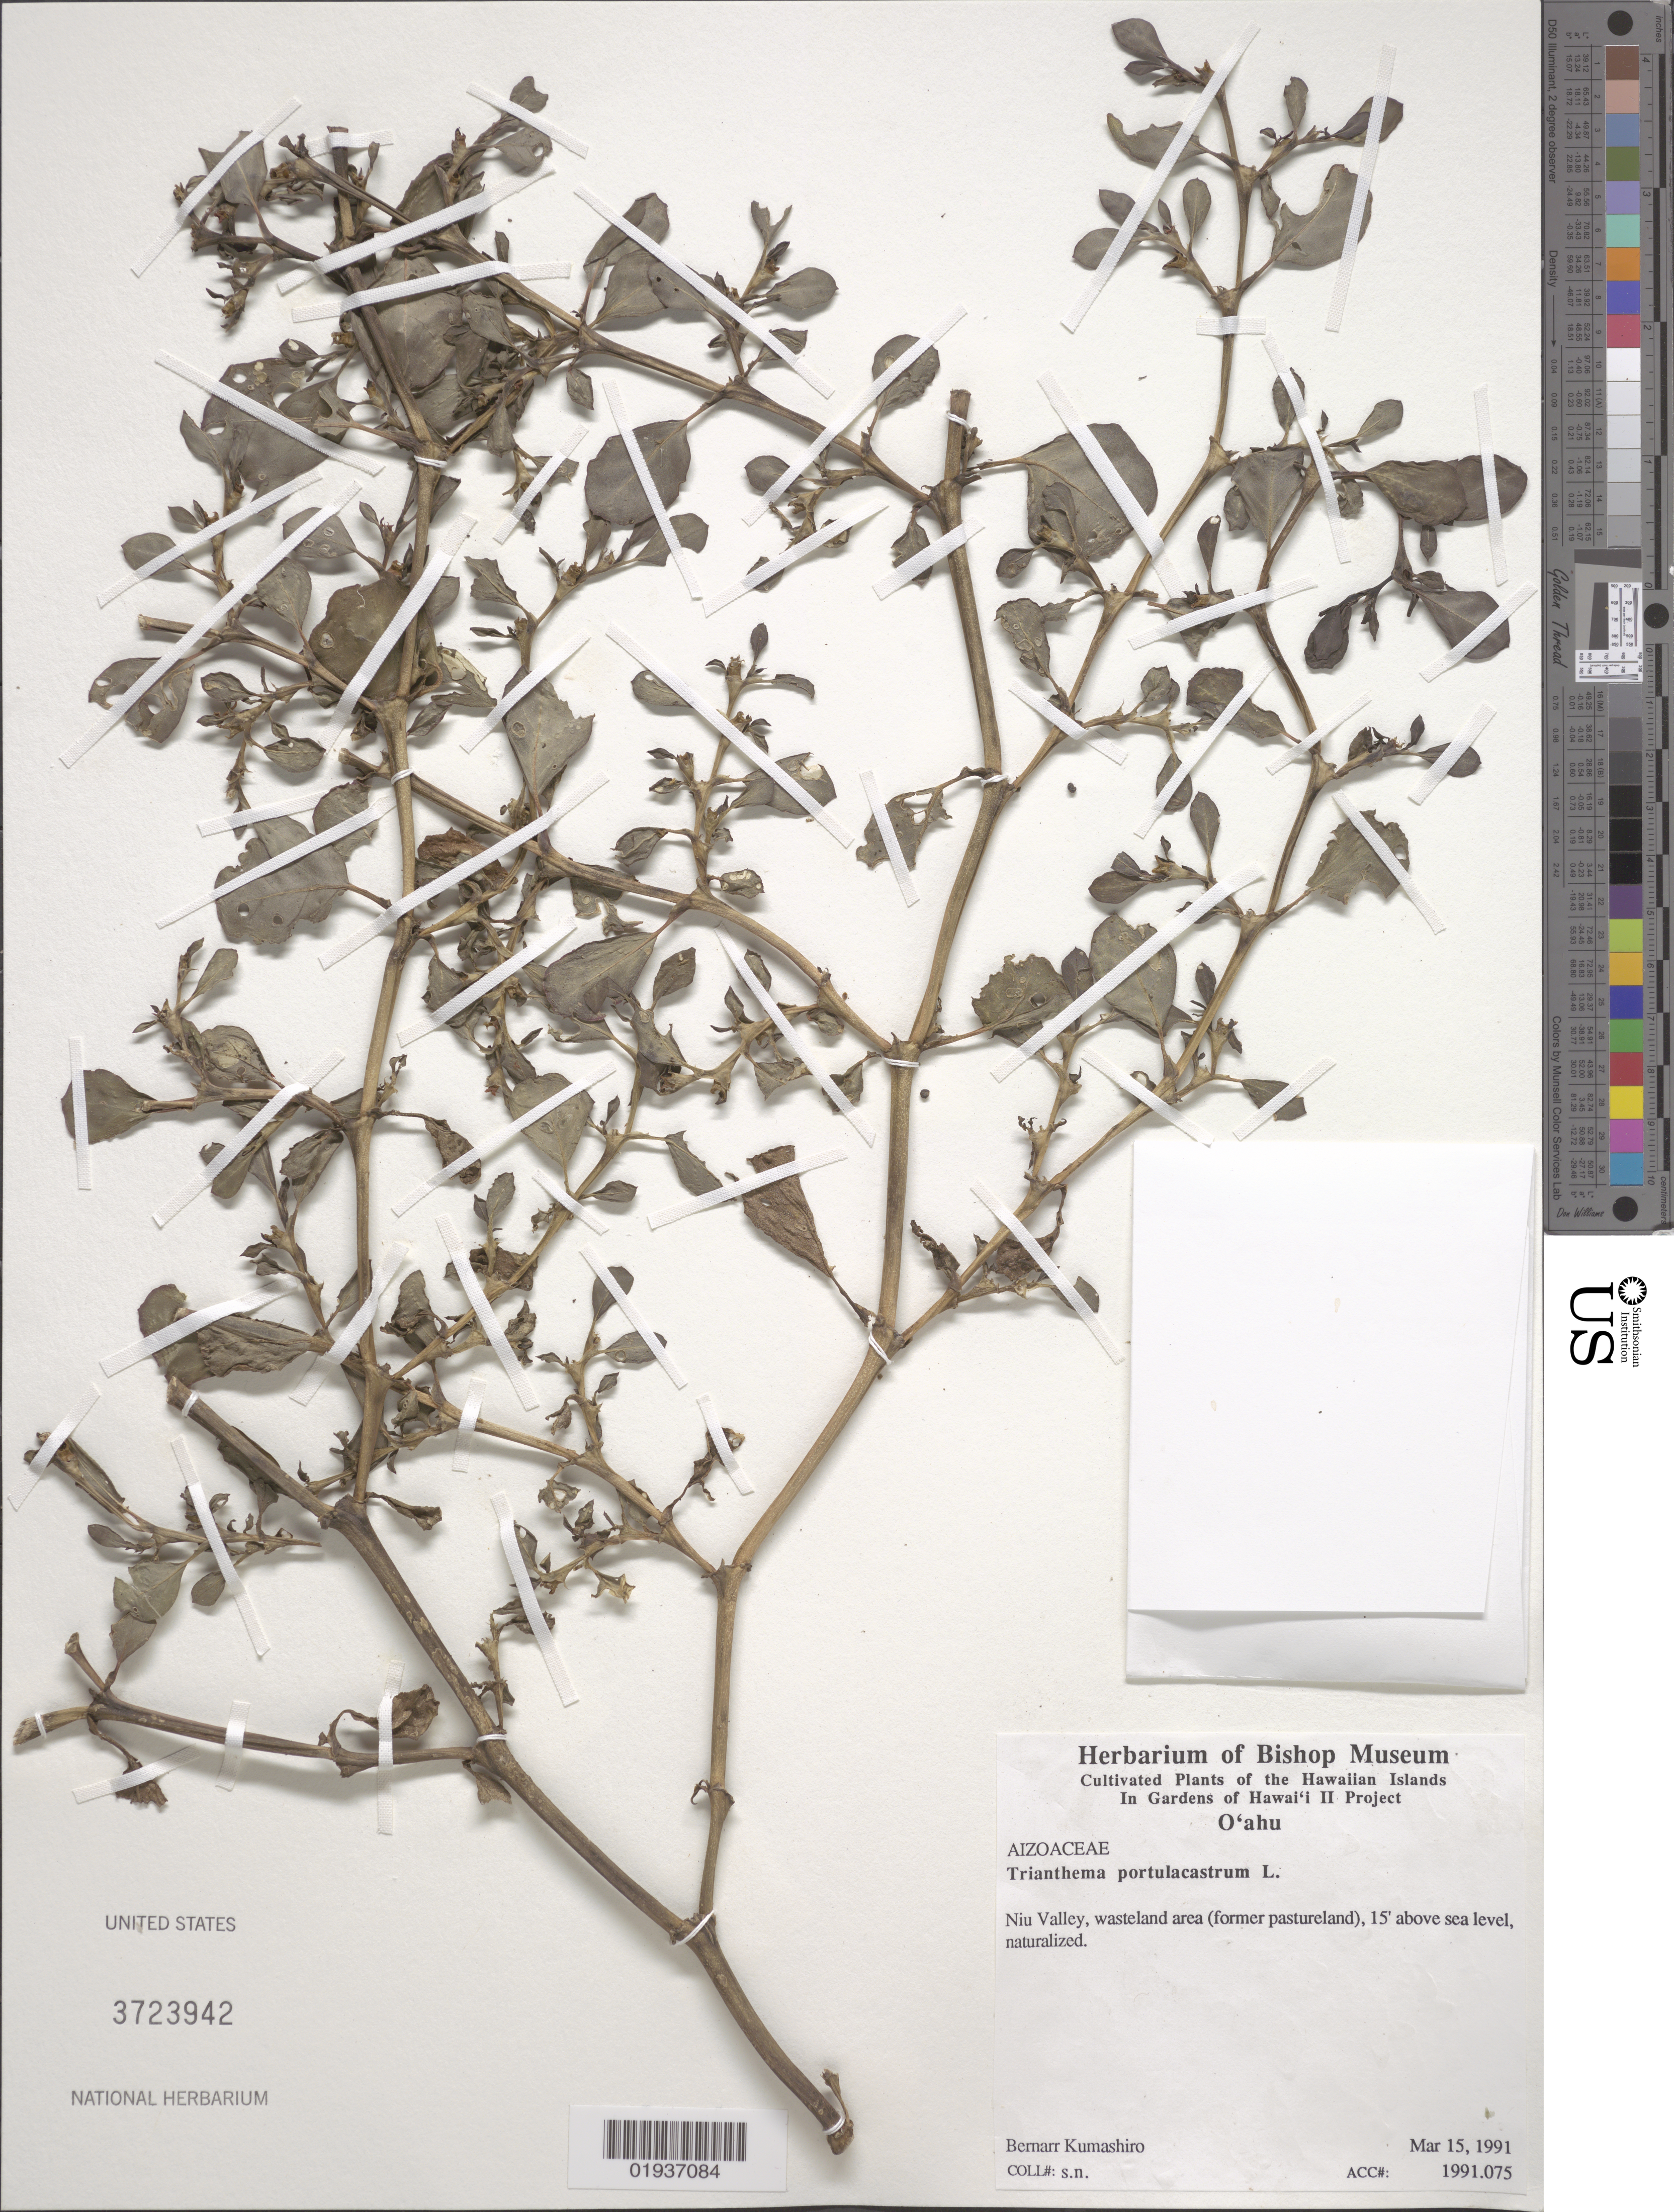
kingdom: Plantae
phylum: Tracheophyta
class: Magnoliopsida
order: Caryophyllales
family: Aizoaceae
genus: Trianthema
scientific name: Trianthema portulacastrum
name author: L.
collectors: B. Kumashiro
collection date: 1991-03-15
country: United States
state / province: Hawaii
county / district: Honolulu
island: Oahu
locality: Niu Valley, wasteland area (former pastureland)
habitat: Wasteland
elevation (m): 5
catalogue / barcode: US 3723942